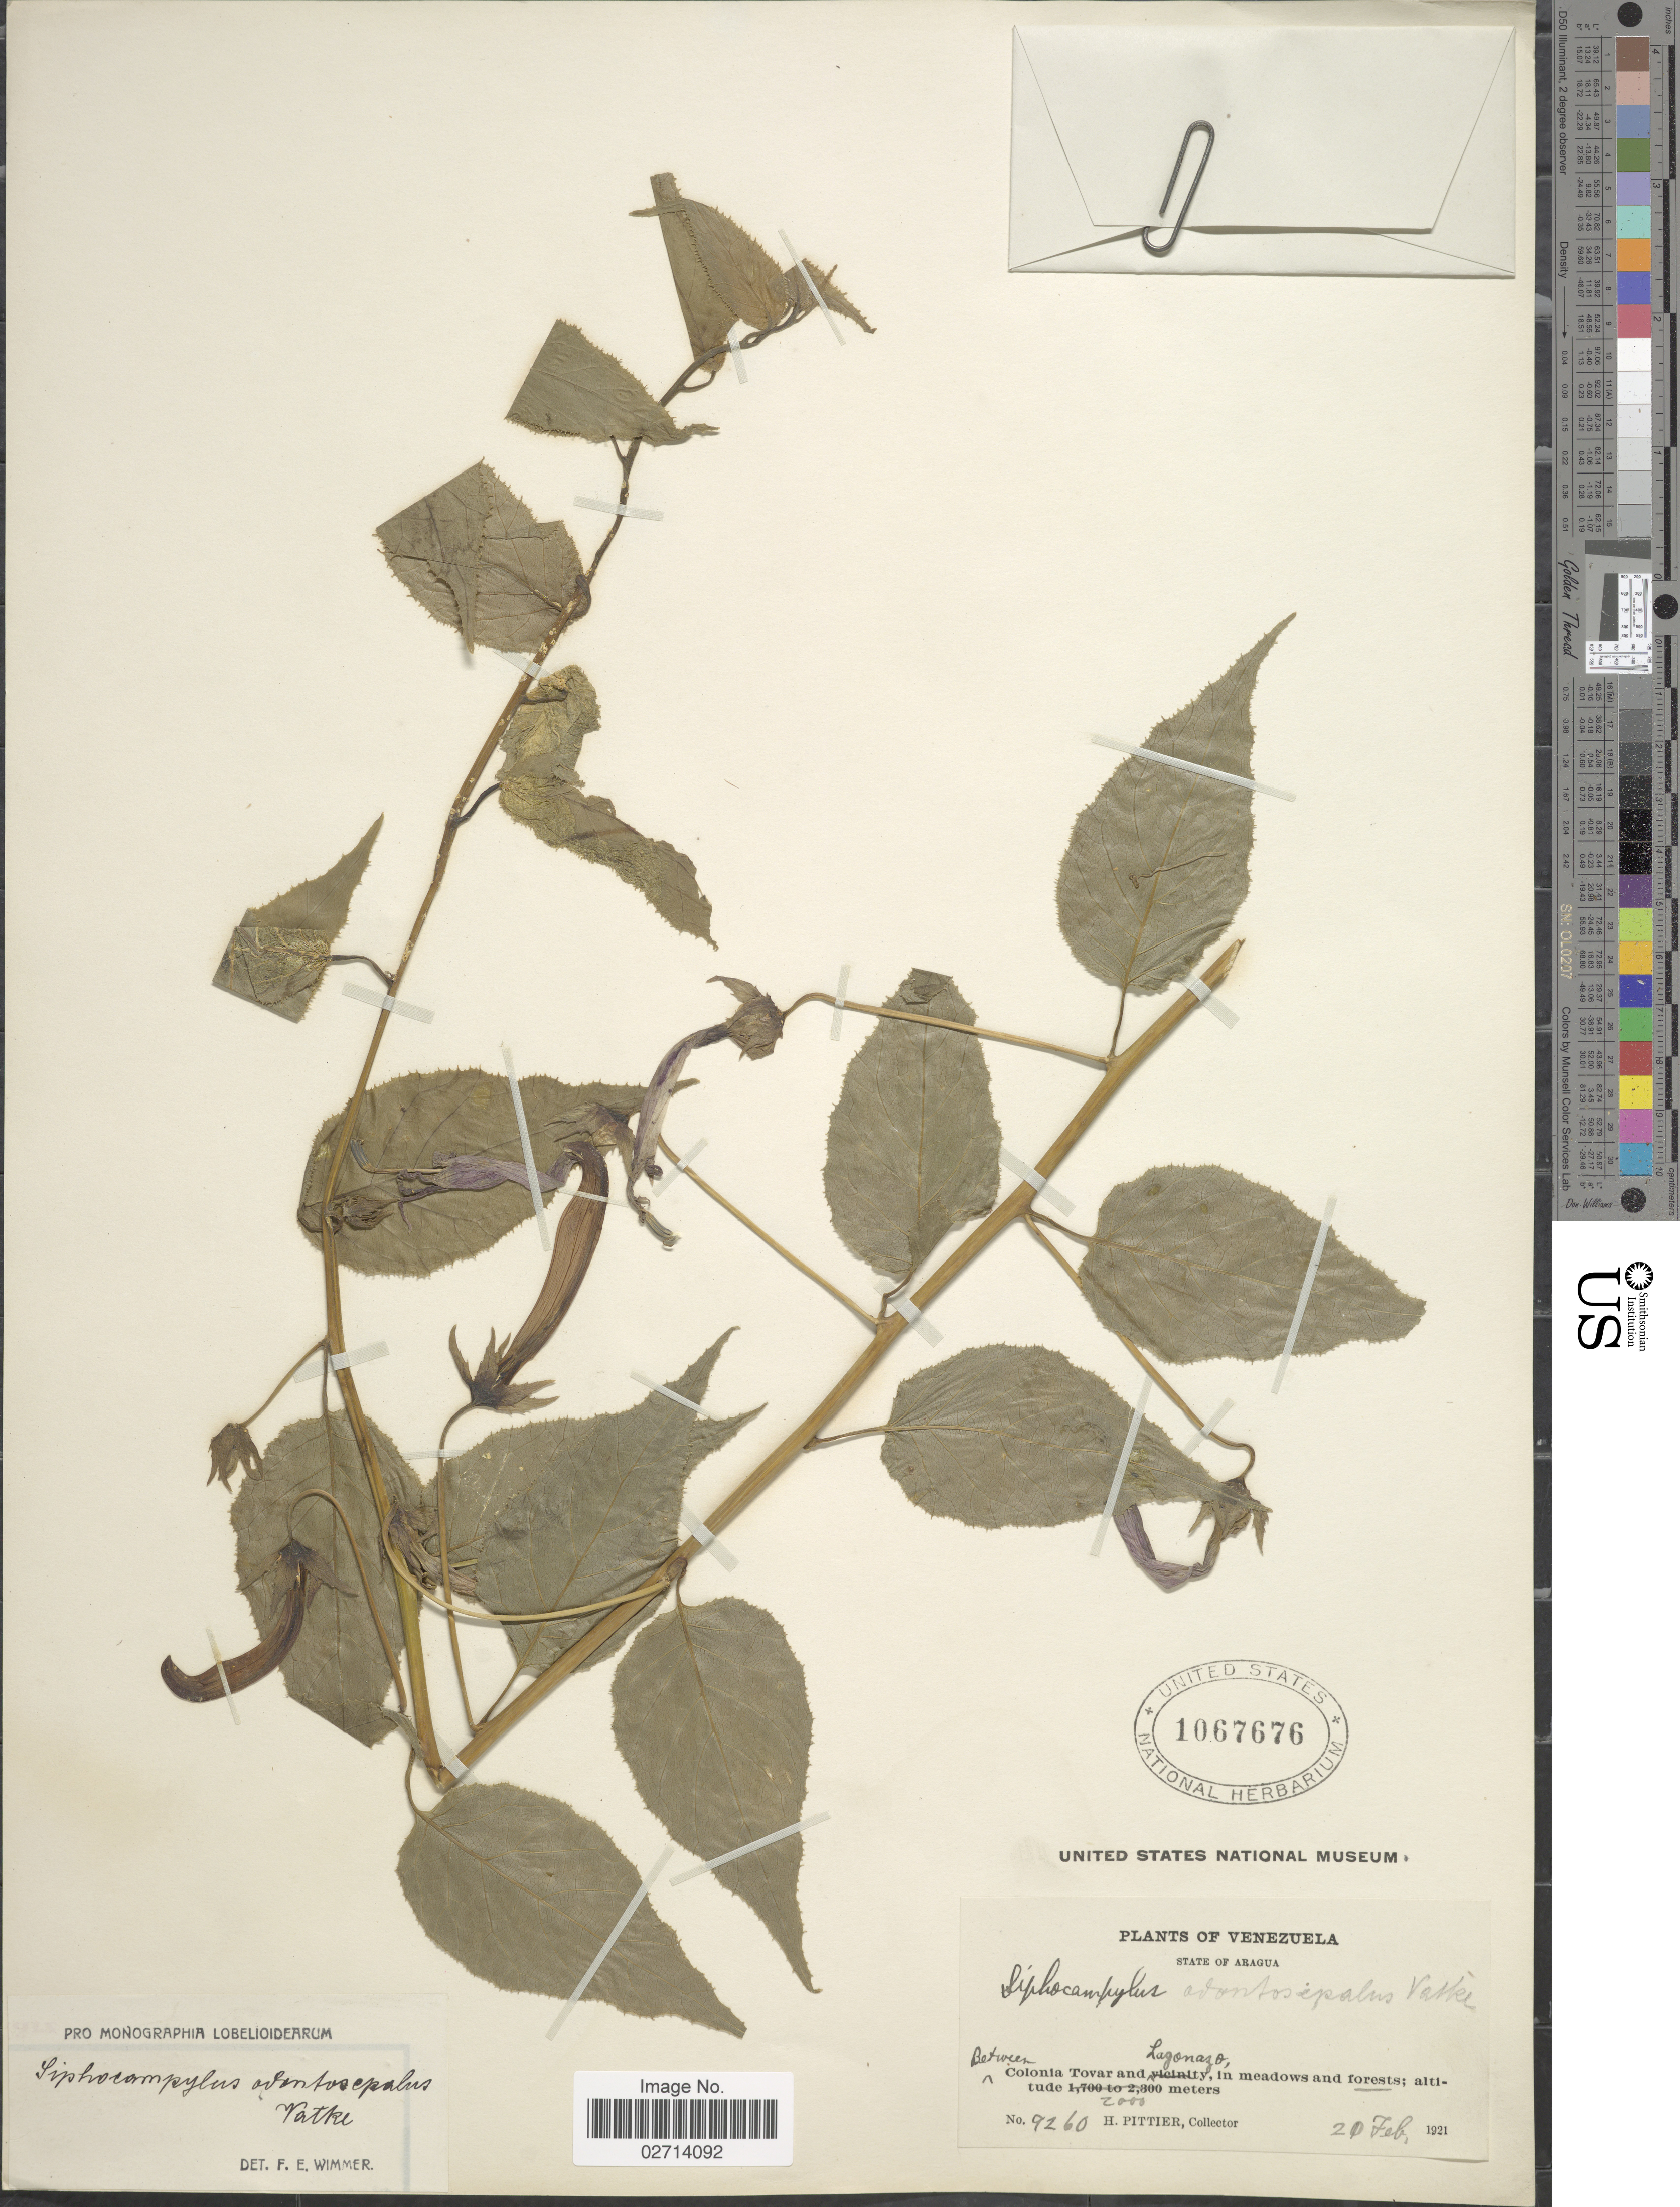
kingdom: Plantae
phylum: Tracheophyta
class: Magnoliopsida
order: Asterales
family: Campanulaceae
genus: Siphocampylus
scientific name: Siphocampylus odontosepalus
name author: Vatke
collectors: H. F. Pittier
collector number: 9260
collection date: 1921-02-21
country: Venezuela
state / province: Aragua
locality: Between Colonia Tovar and Lagonazo, in forests.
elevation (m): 2000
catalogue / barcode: US 1067676